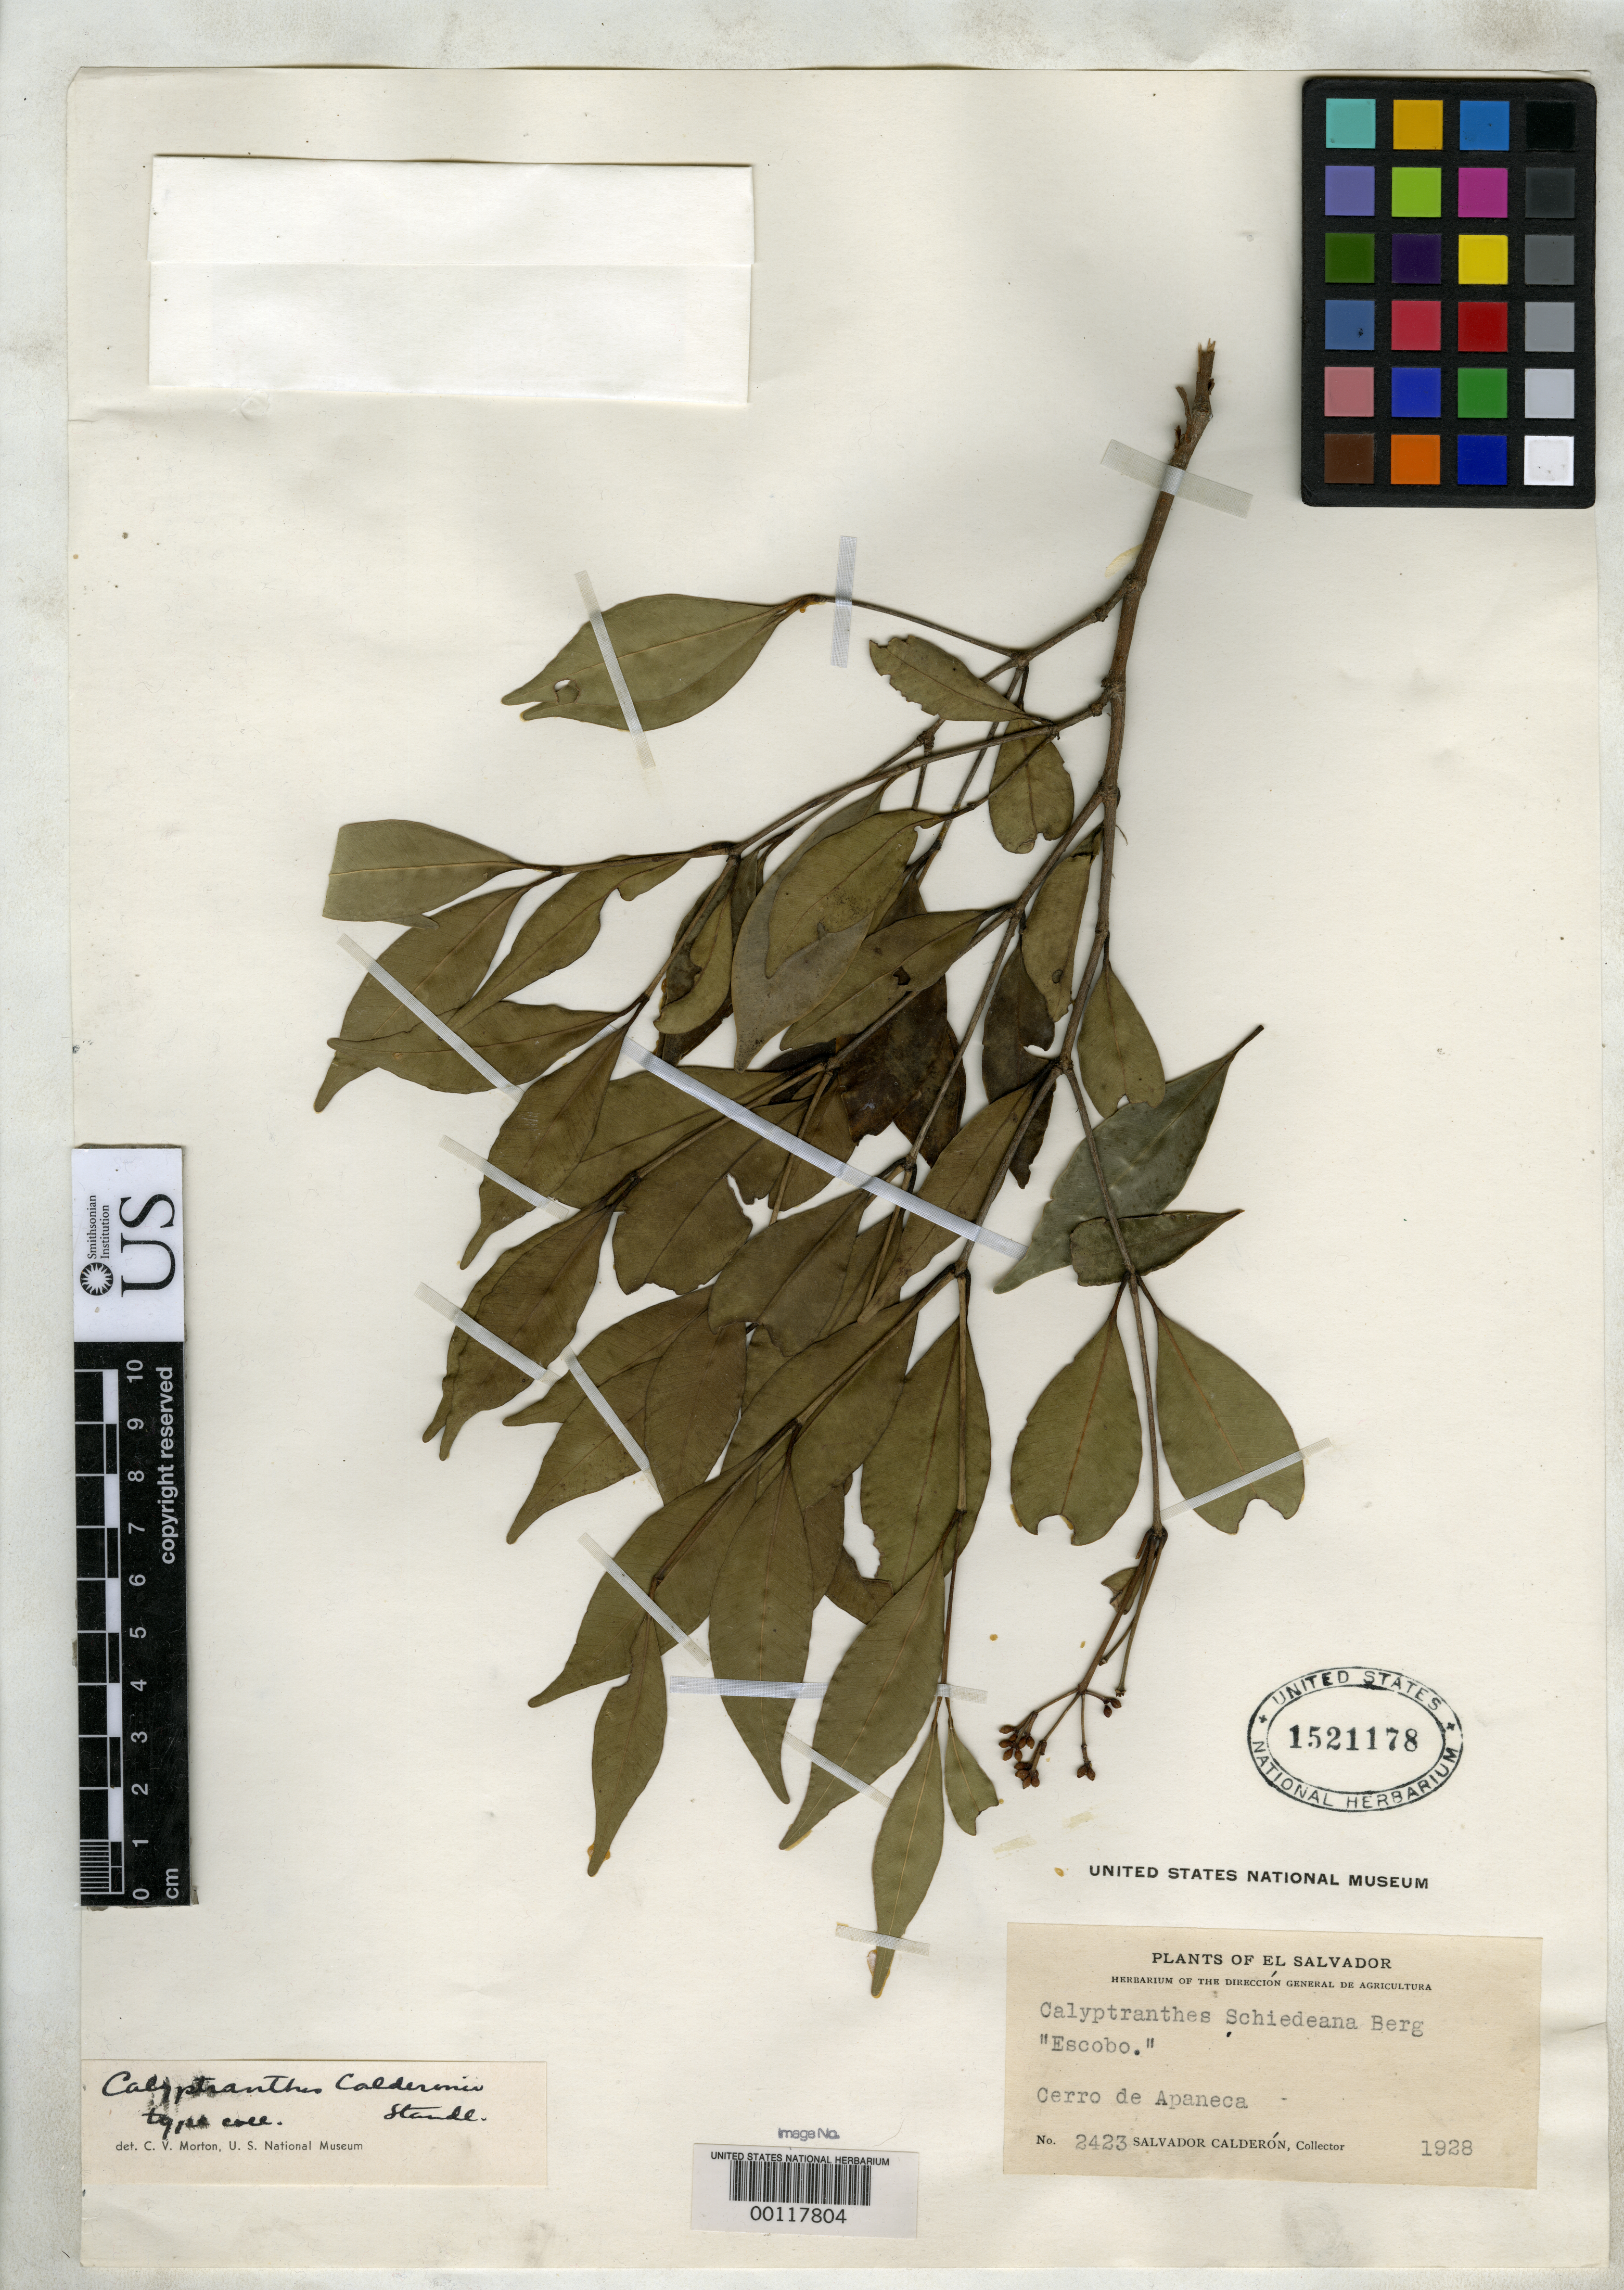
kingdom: Plantae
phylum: Tracheophyta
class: Magnoliopsida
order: Myrtales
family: Myrtaceae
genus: Calyptranthes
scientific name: Calyptranthes calderonii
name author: Standl.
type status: Isotype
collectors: S. Calderón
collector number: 2423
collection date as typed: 1928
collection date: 1928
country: El Salvador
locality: Cerro de Apaneca.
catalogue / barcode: US 1521178